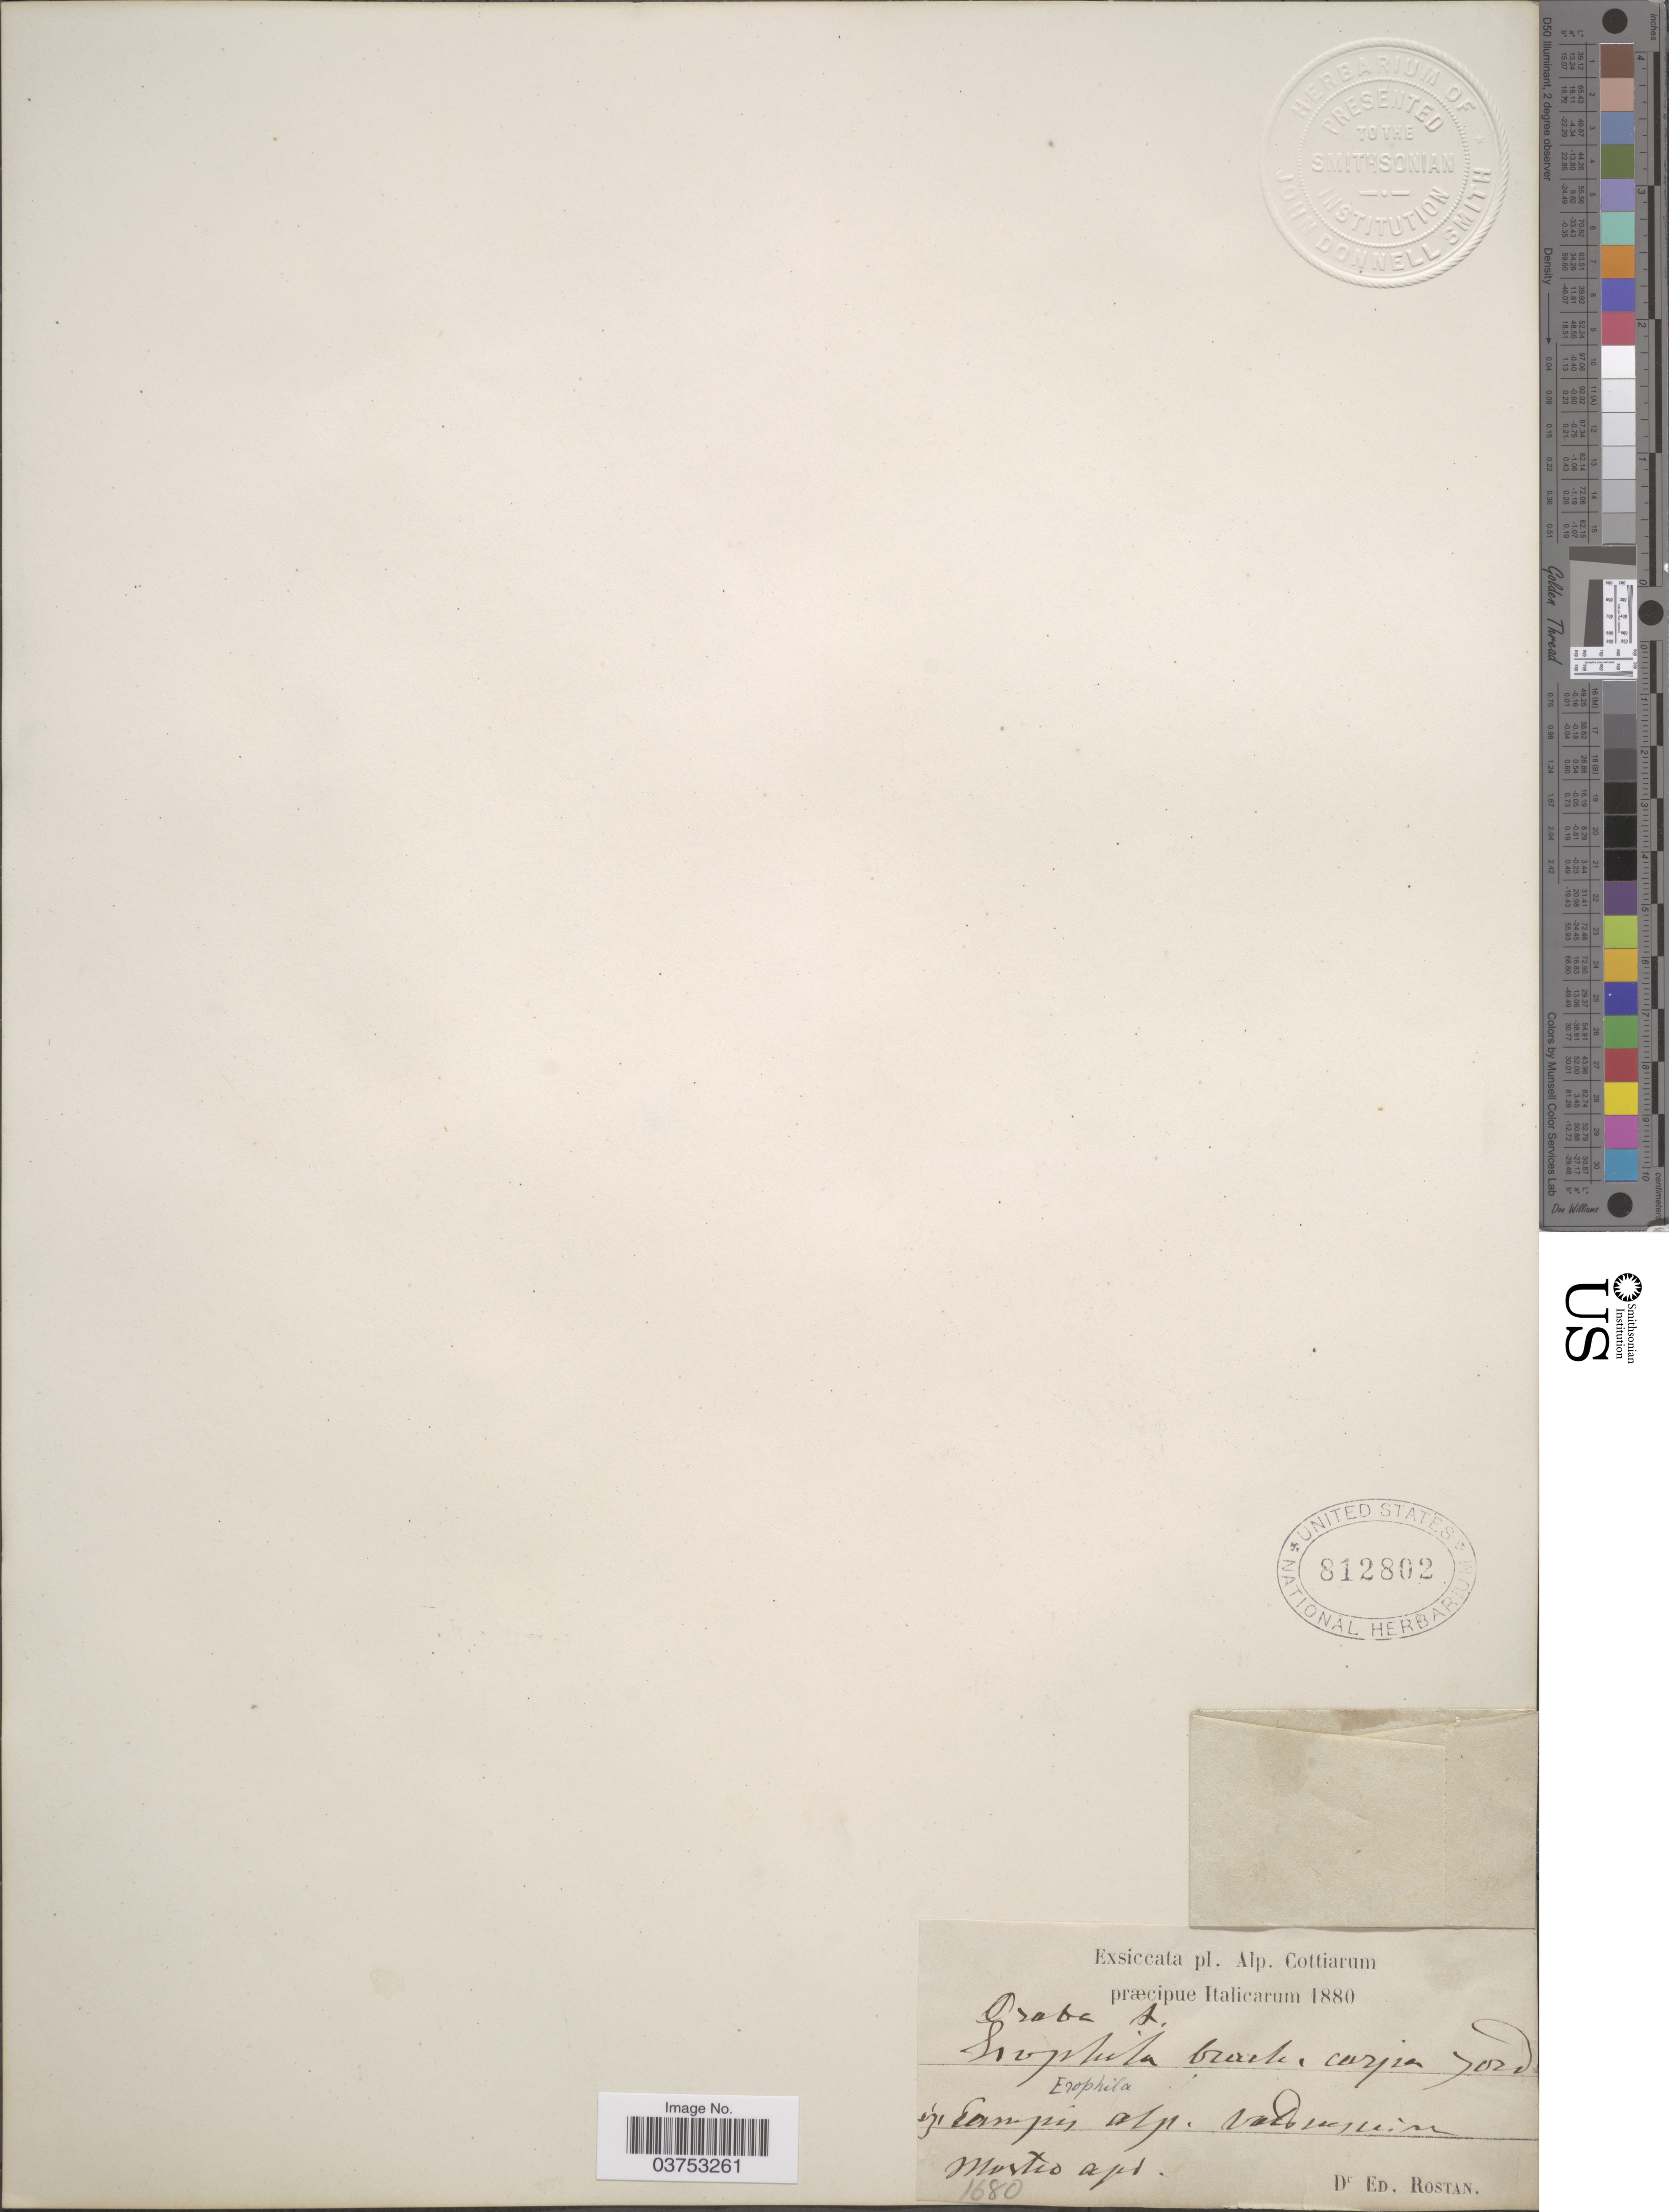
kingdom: Plantae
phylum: Tracheophyta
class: Magnoliopsida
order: Brassicales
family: Brassicaceae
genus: Draba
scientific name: Draba brachycarpa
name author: (Nutt.) Torr. & A. Gray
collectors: E. Rostan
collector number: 1680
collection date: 1880-03/1880-04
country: Italy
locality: Alp. Cottiarum prœcipue Italicarum. In Esmpis alp. Valencian. [interpreted]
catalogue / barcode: US 812802